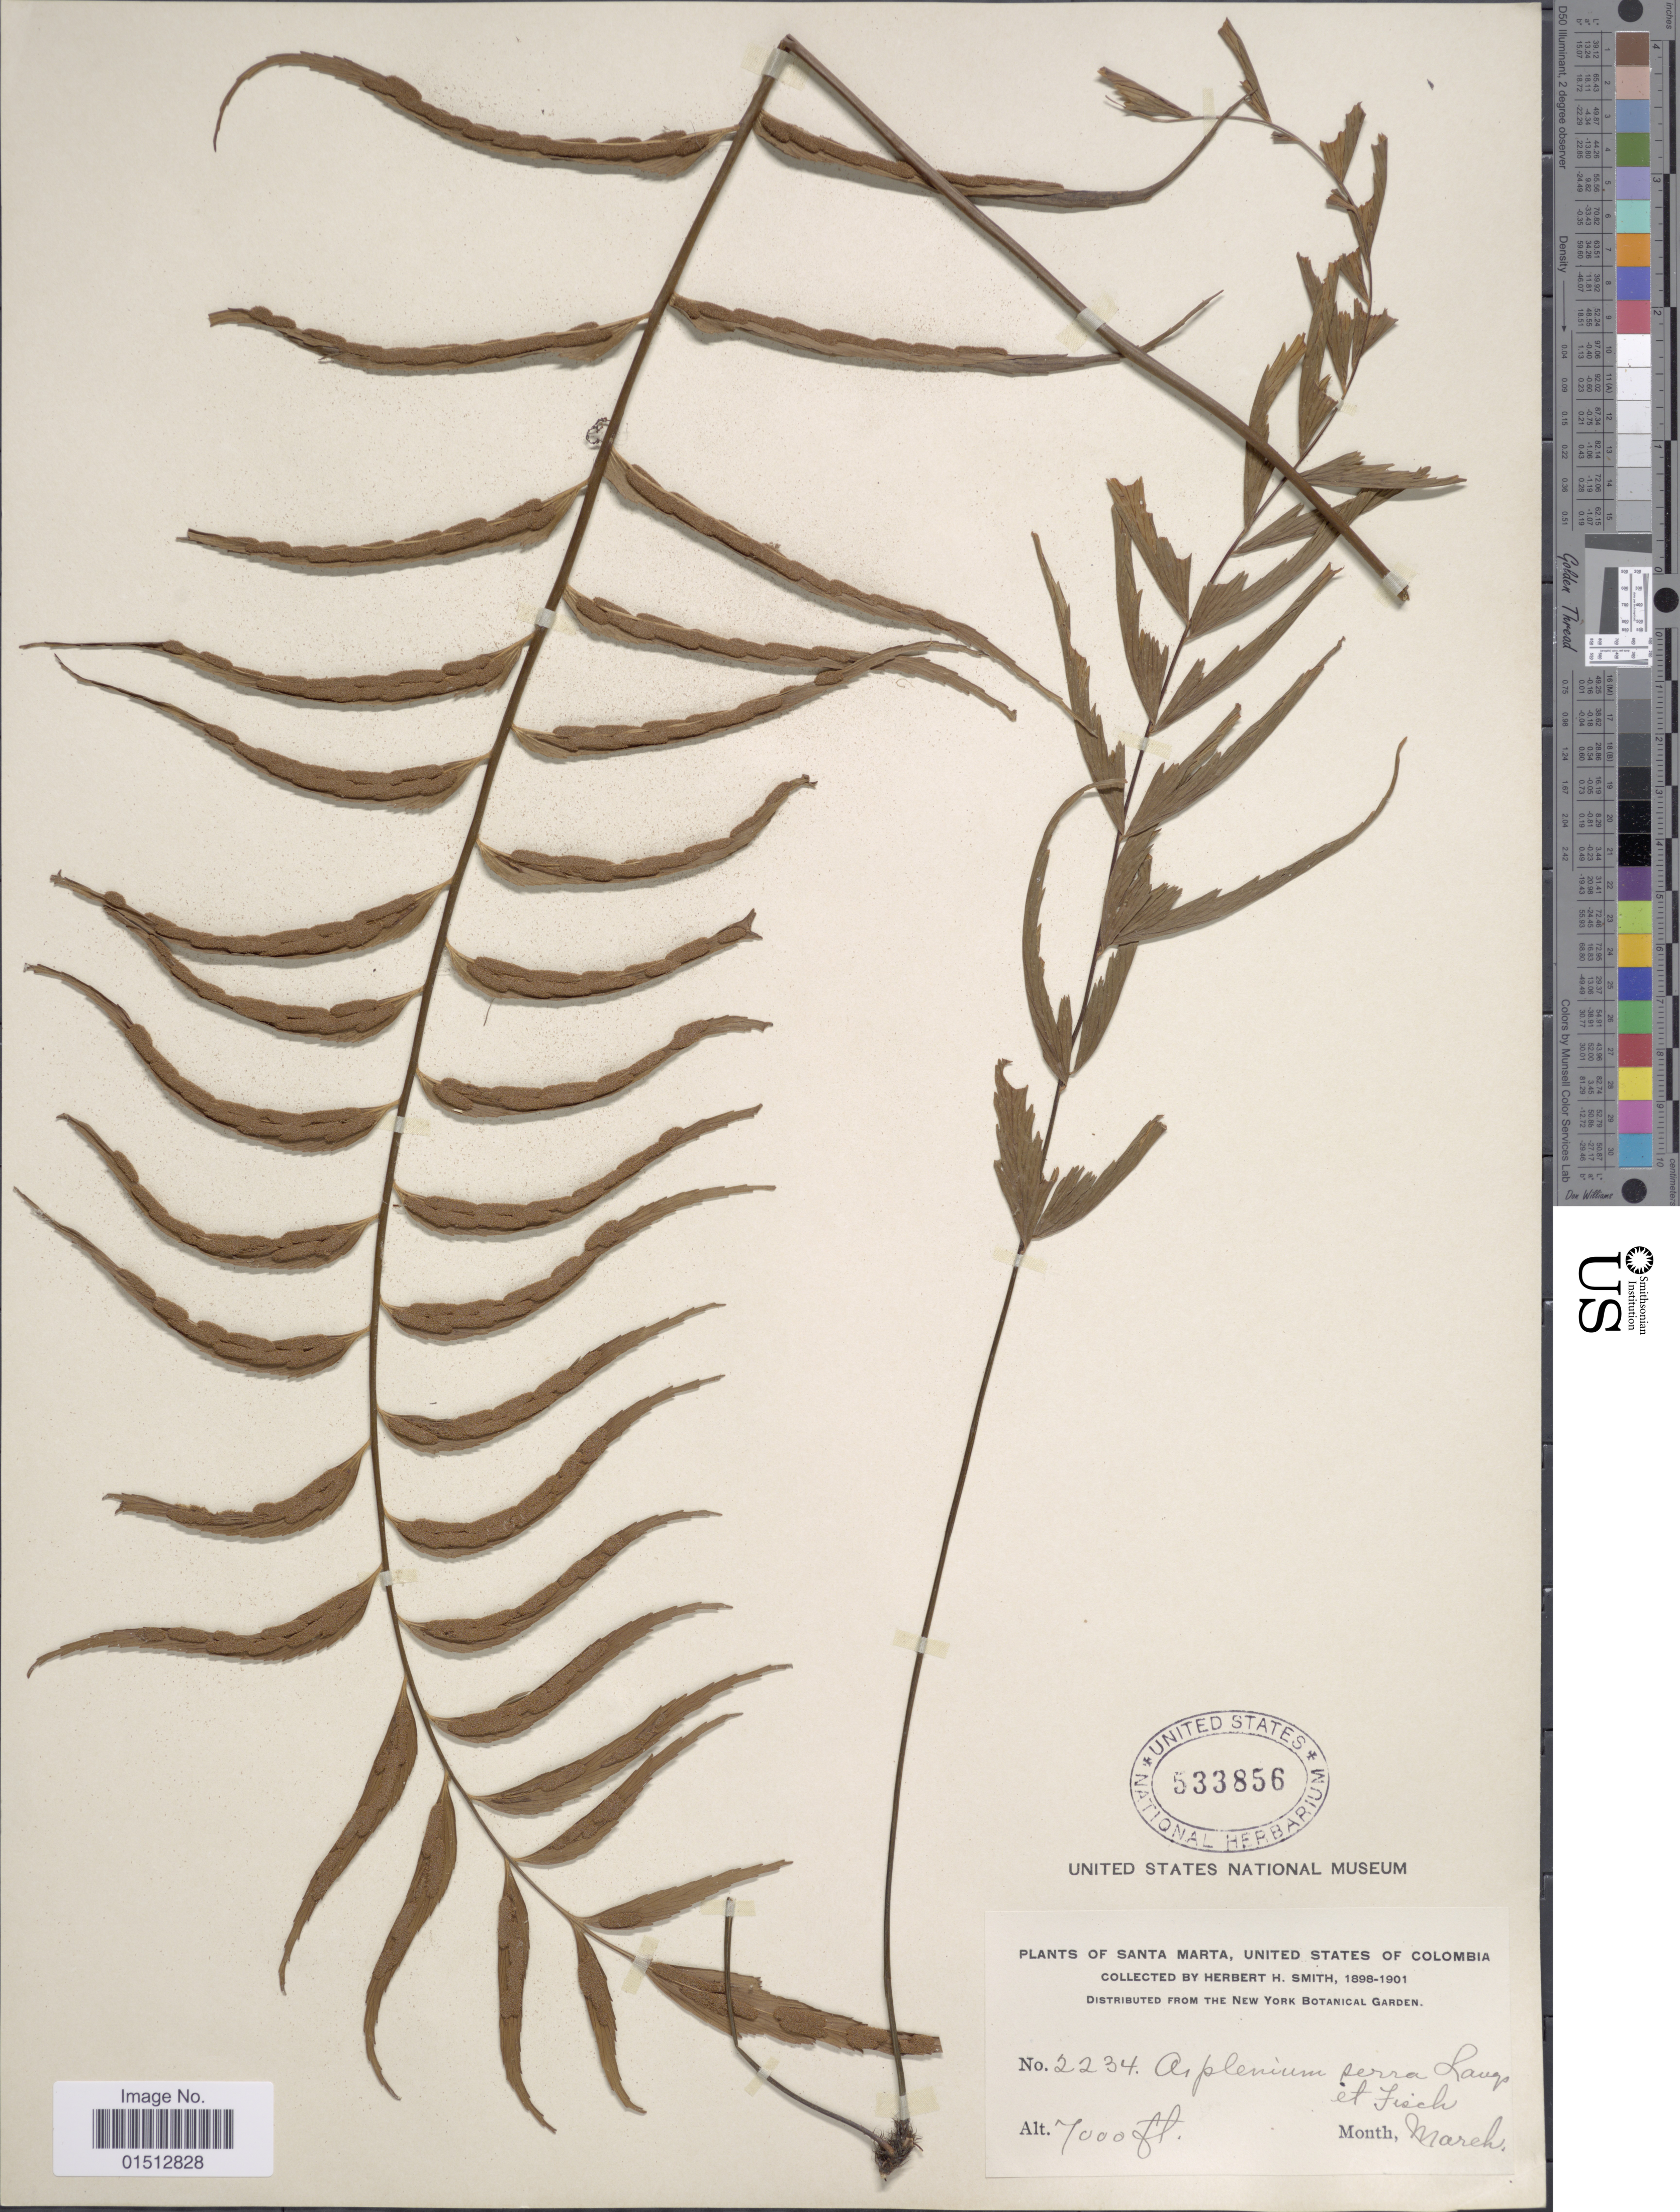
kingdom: Plantae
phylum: Tracheophyta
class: Polypodiopsida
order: Polypodiales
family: Aspleniaceae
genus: Asplenium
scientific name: Asplenium serra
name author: Langsd. & Fisch.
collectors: Herbert H. Smith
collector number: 2234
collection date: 1898-03/1901-03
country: Colombia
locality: Santa Marta, United States of Colombia.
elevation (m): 2134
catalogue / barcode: US 533856